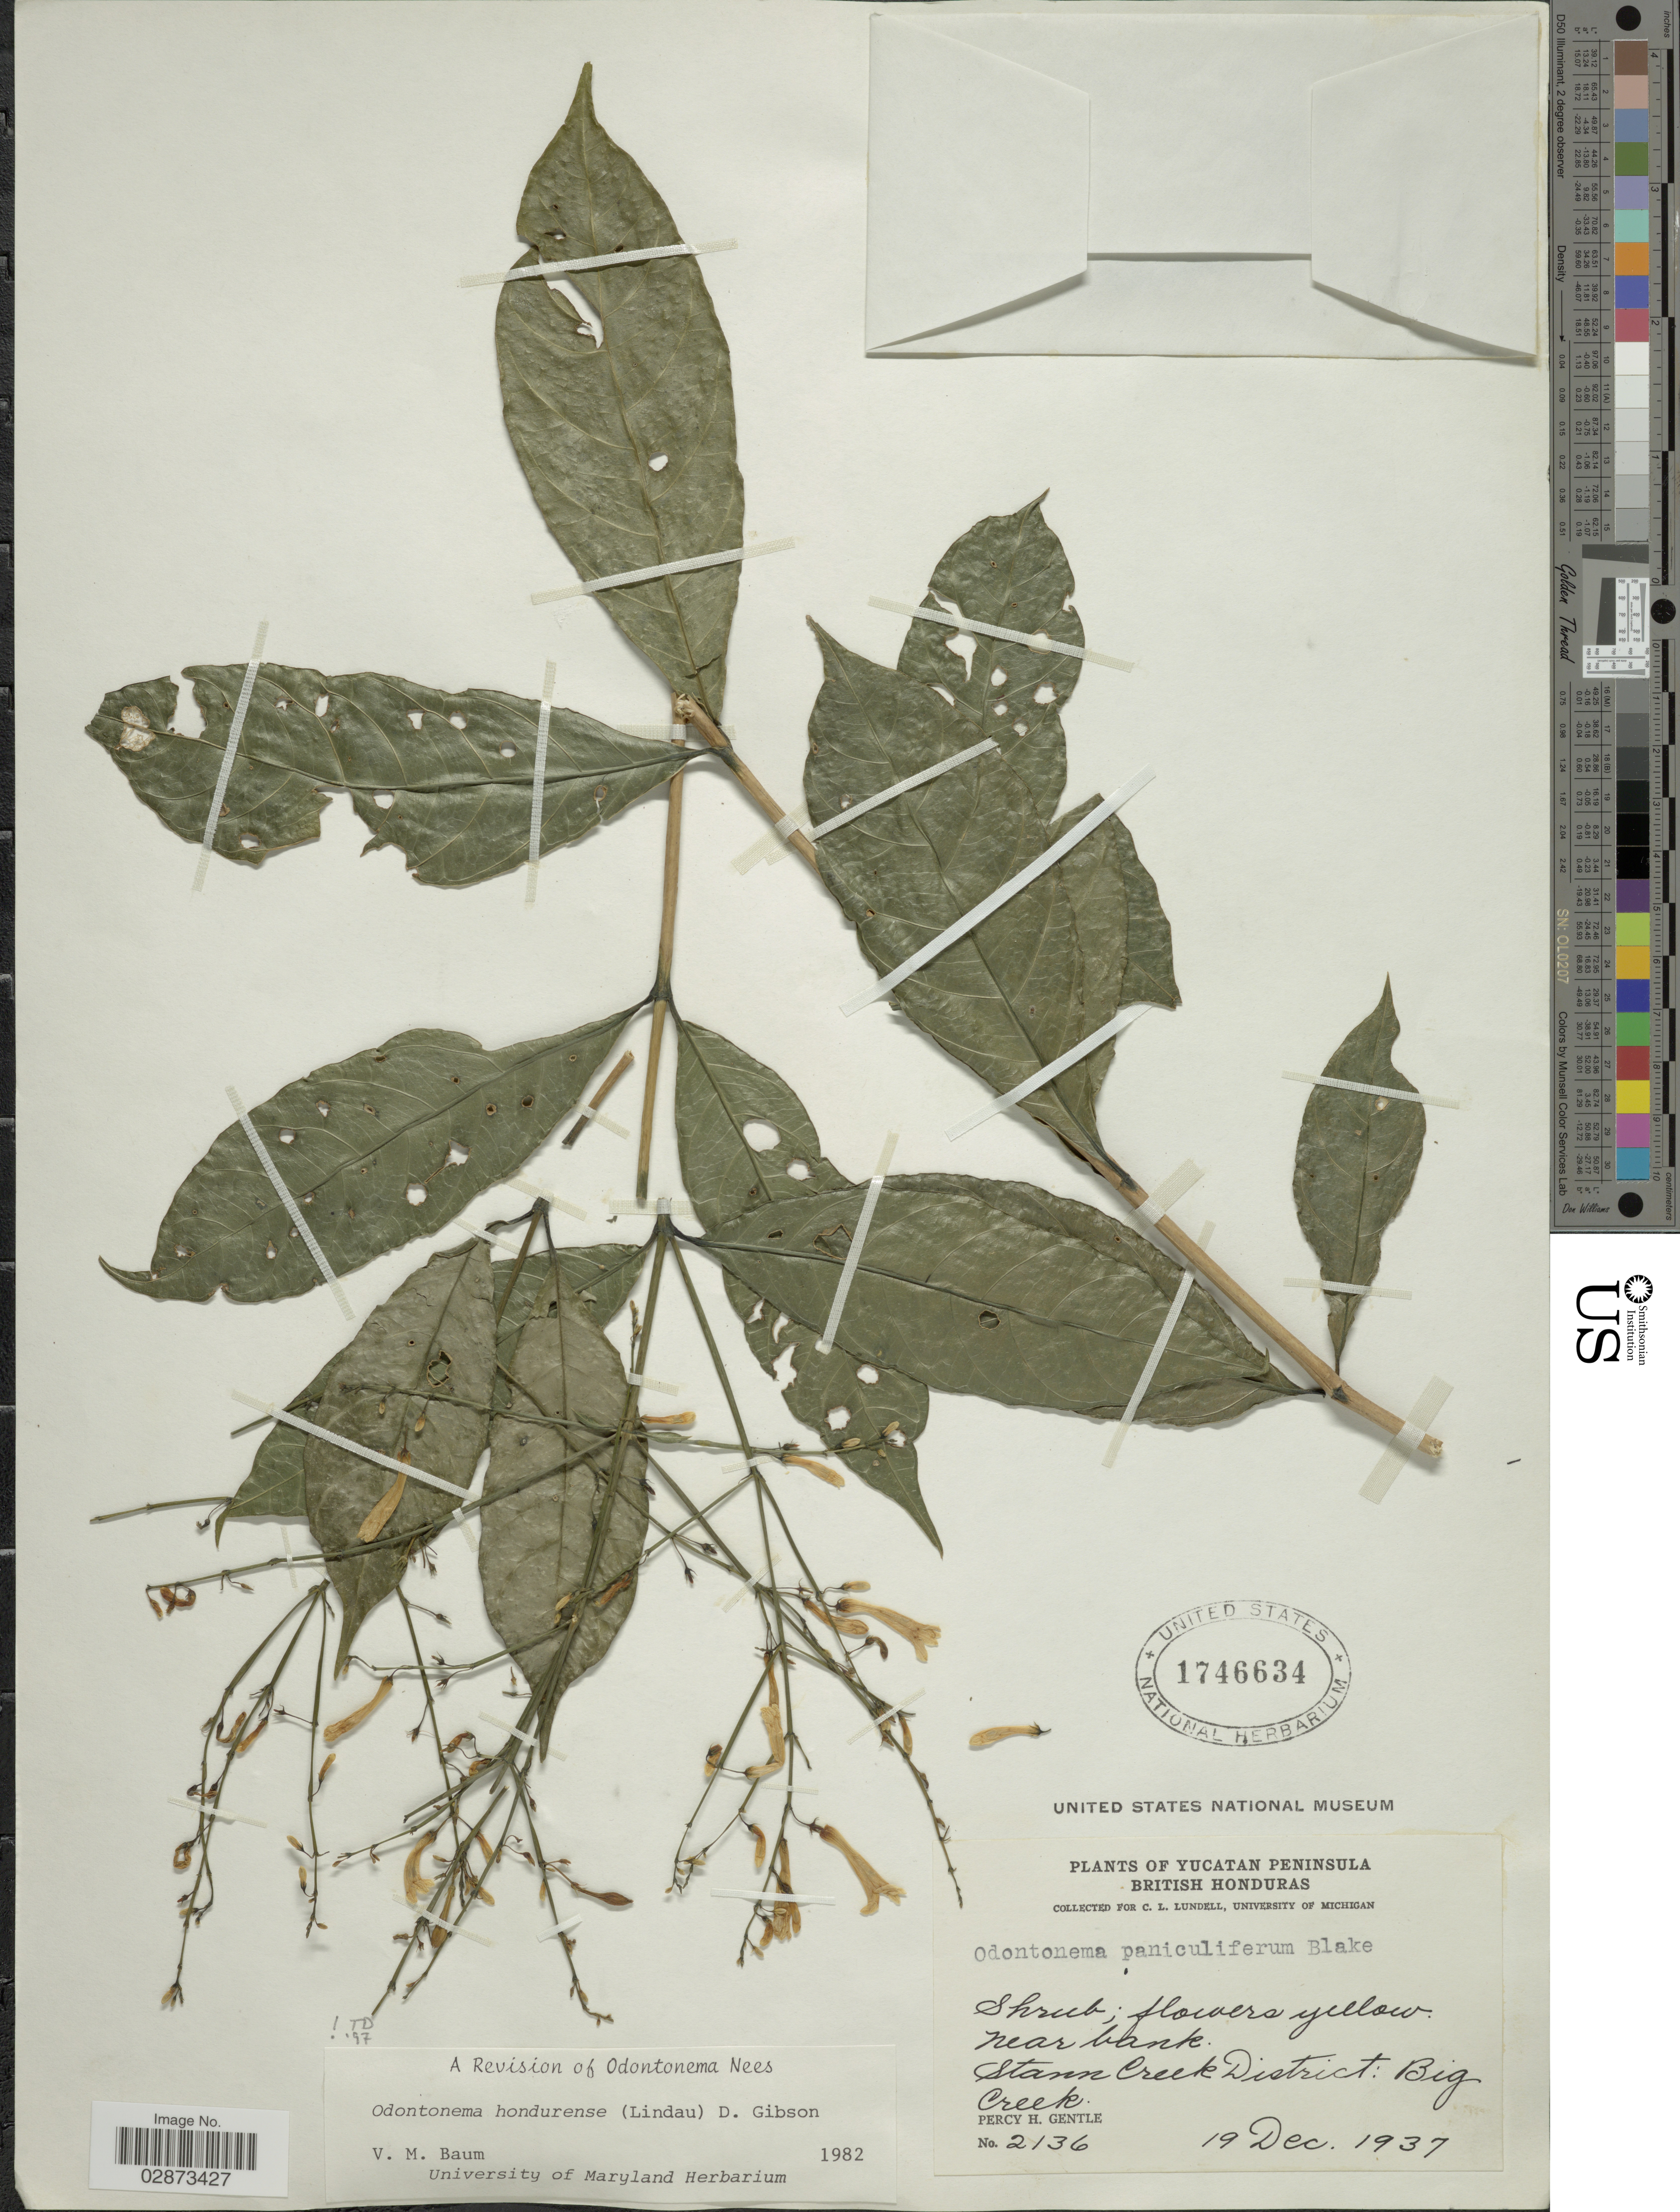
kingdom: Plantae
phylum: Tracheophyta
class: Magnoliopsida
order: Lamiales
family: Acanthaceae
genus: Odontonema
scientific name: Odontonema hondurensis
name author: (Lindau) D.N. Gibson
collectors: P. H. Gentle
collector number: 2136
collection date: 1937-12-19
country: Belize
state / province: Stann Creek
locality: Yucatan Peninsula, British Honduras, near bank, Stann Creek District: Big Creek.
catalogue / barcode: US 1746634